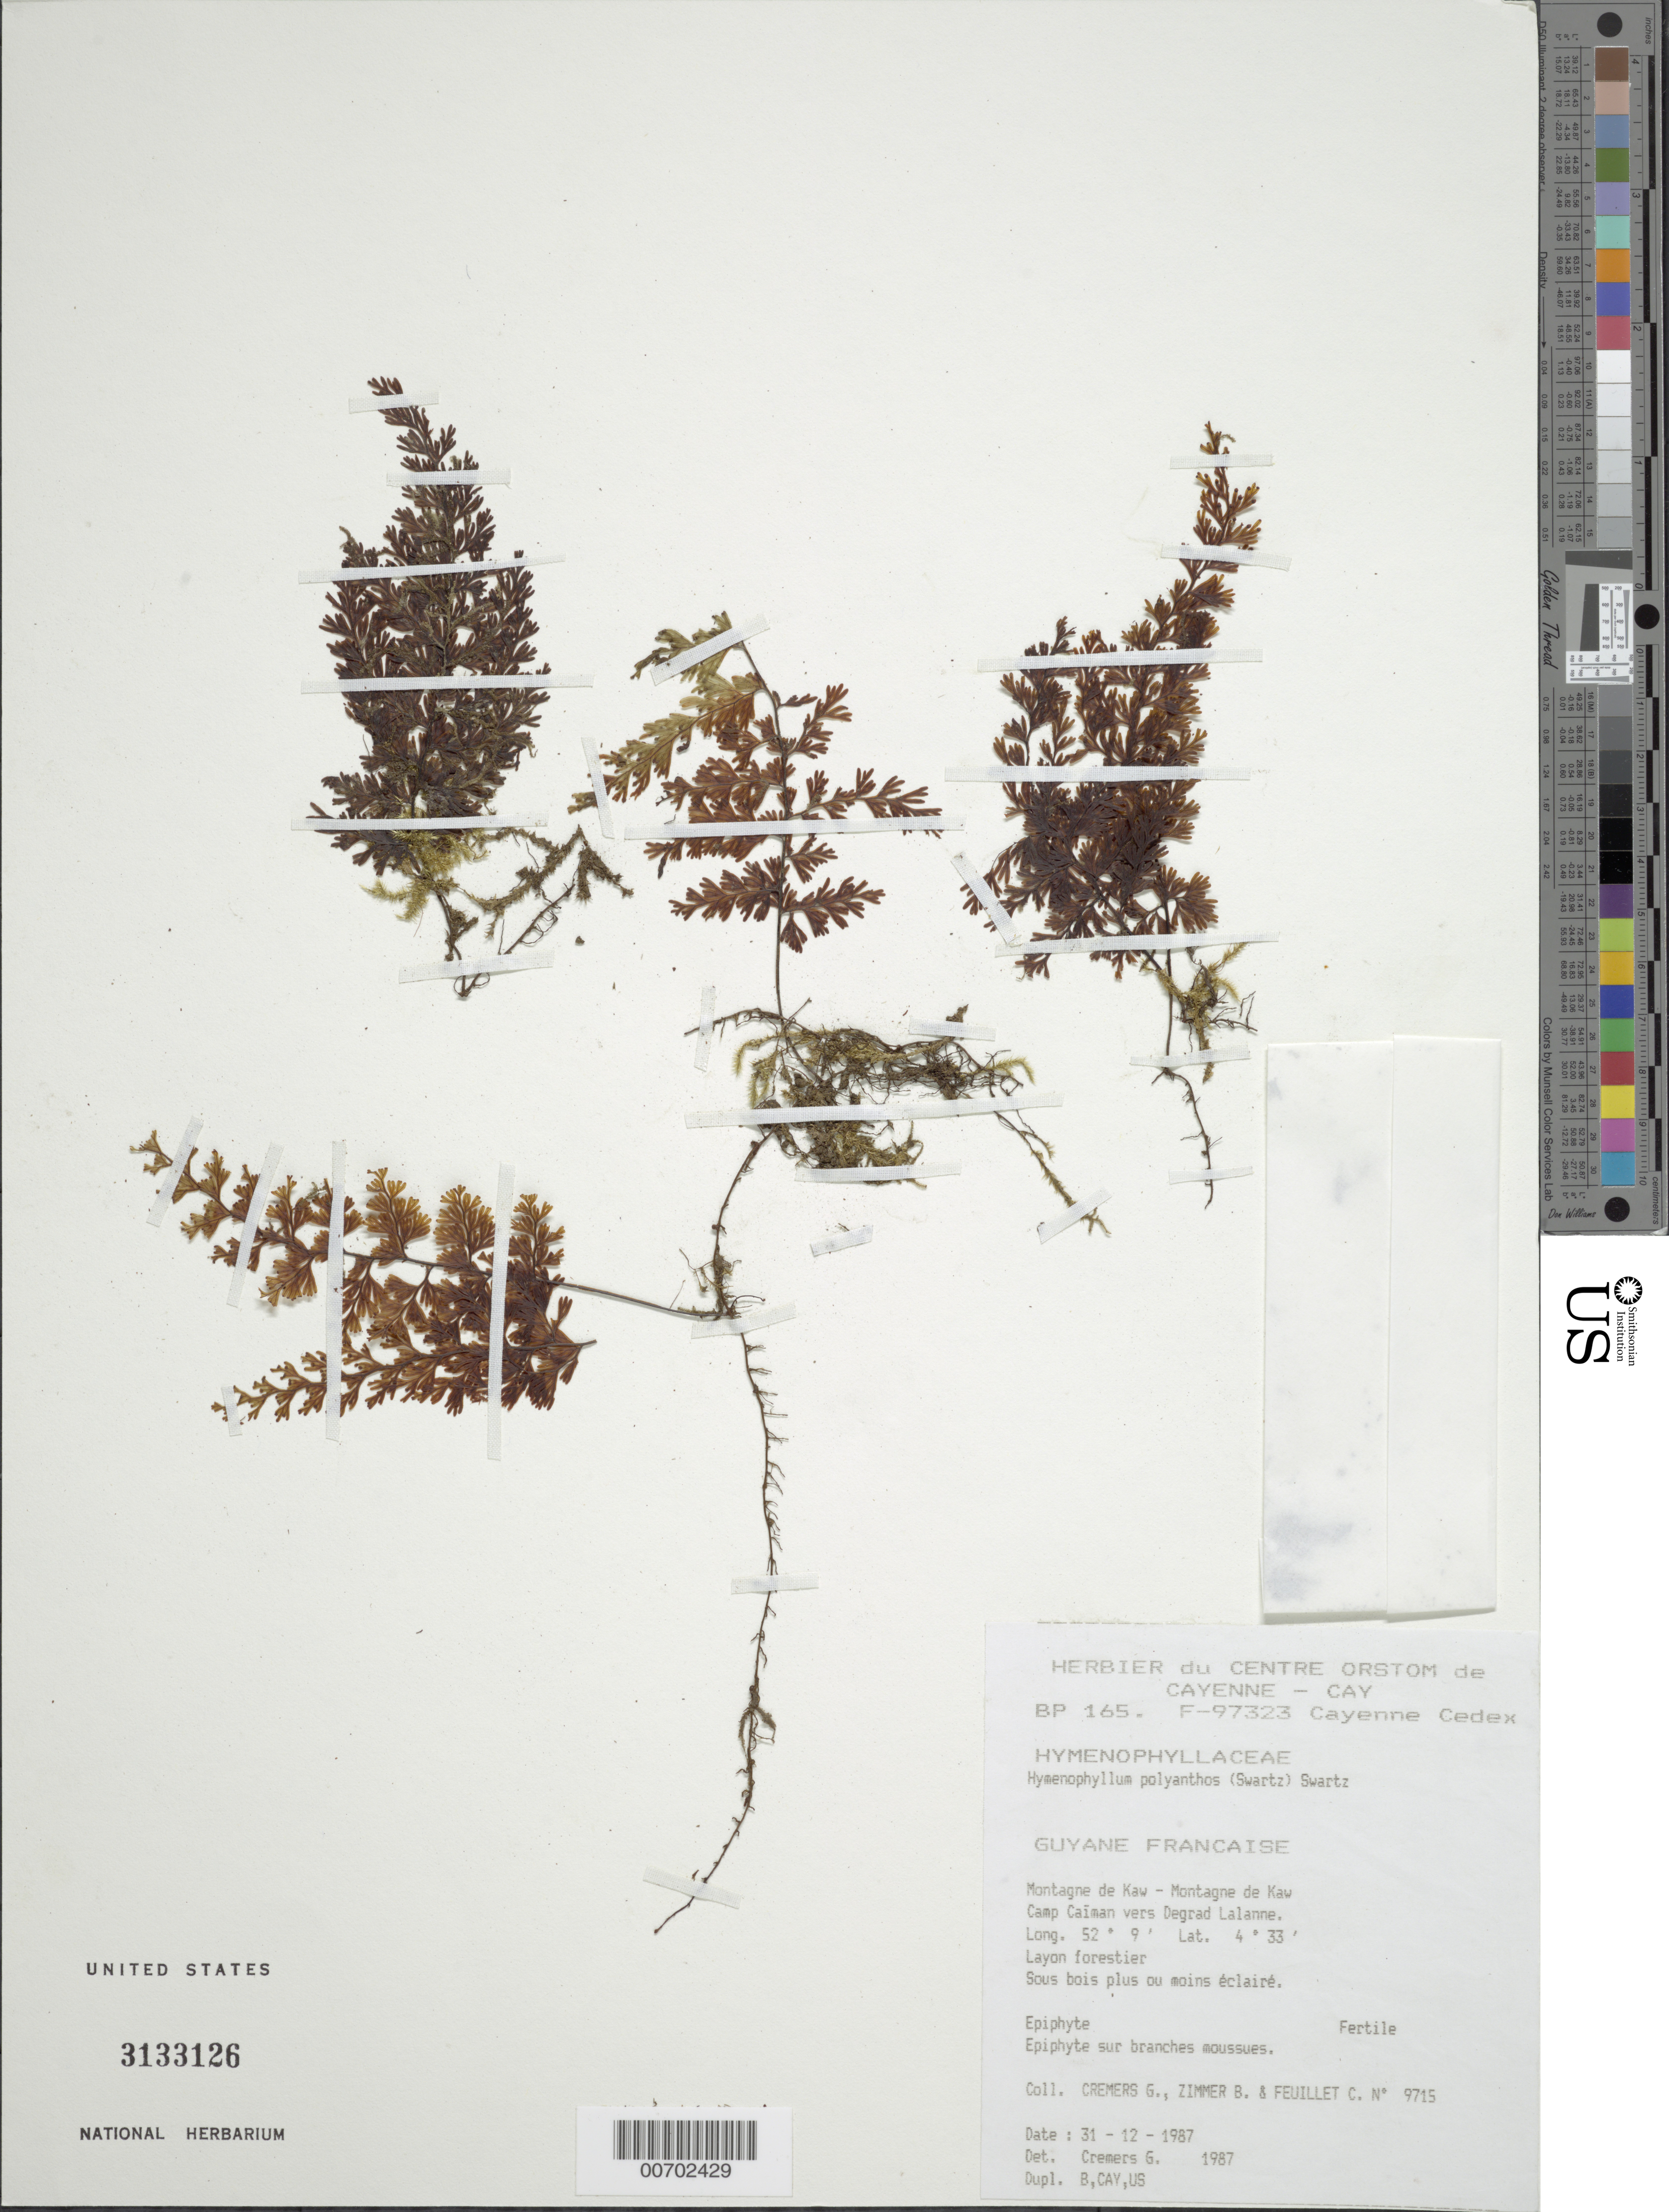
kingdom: Plantae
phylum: Tracheophyta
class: Polypodiopsida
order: Hymenophyllales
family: Hymenophyllaceae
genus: Hymenophyllum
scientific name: Hymenophyllum polyanthos var. polyanthos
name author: (Sw.) Sw.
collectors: G. Cremers, B. Zimmer & C. Feuillet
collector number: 9715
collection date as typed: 31 Dec 1987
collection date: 1987-12-31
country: French Guiana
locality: Montagne de Kaw, Camp Caïman, Degrad Lalanne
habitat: Layon forestier; sous bois plus ou moins eclaire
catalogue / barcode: US 3133126